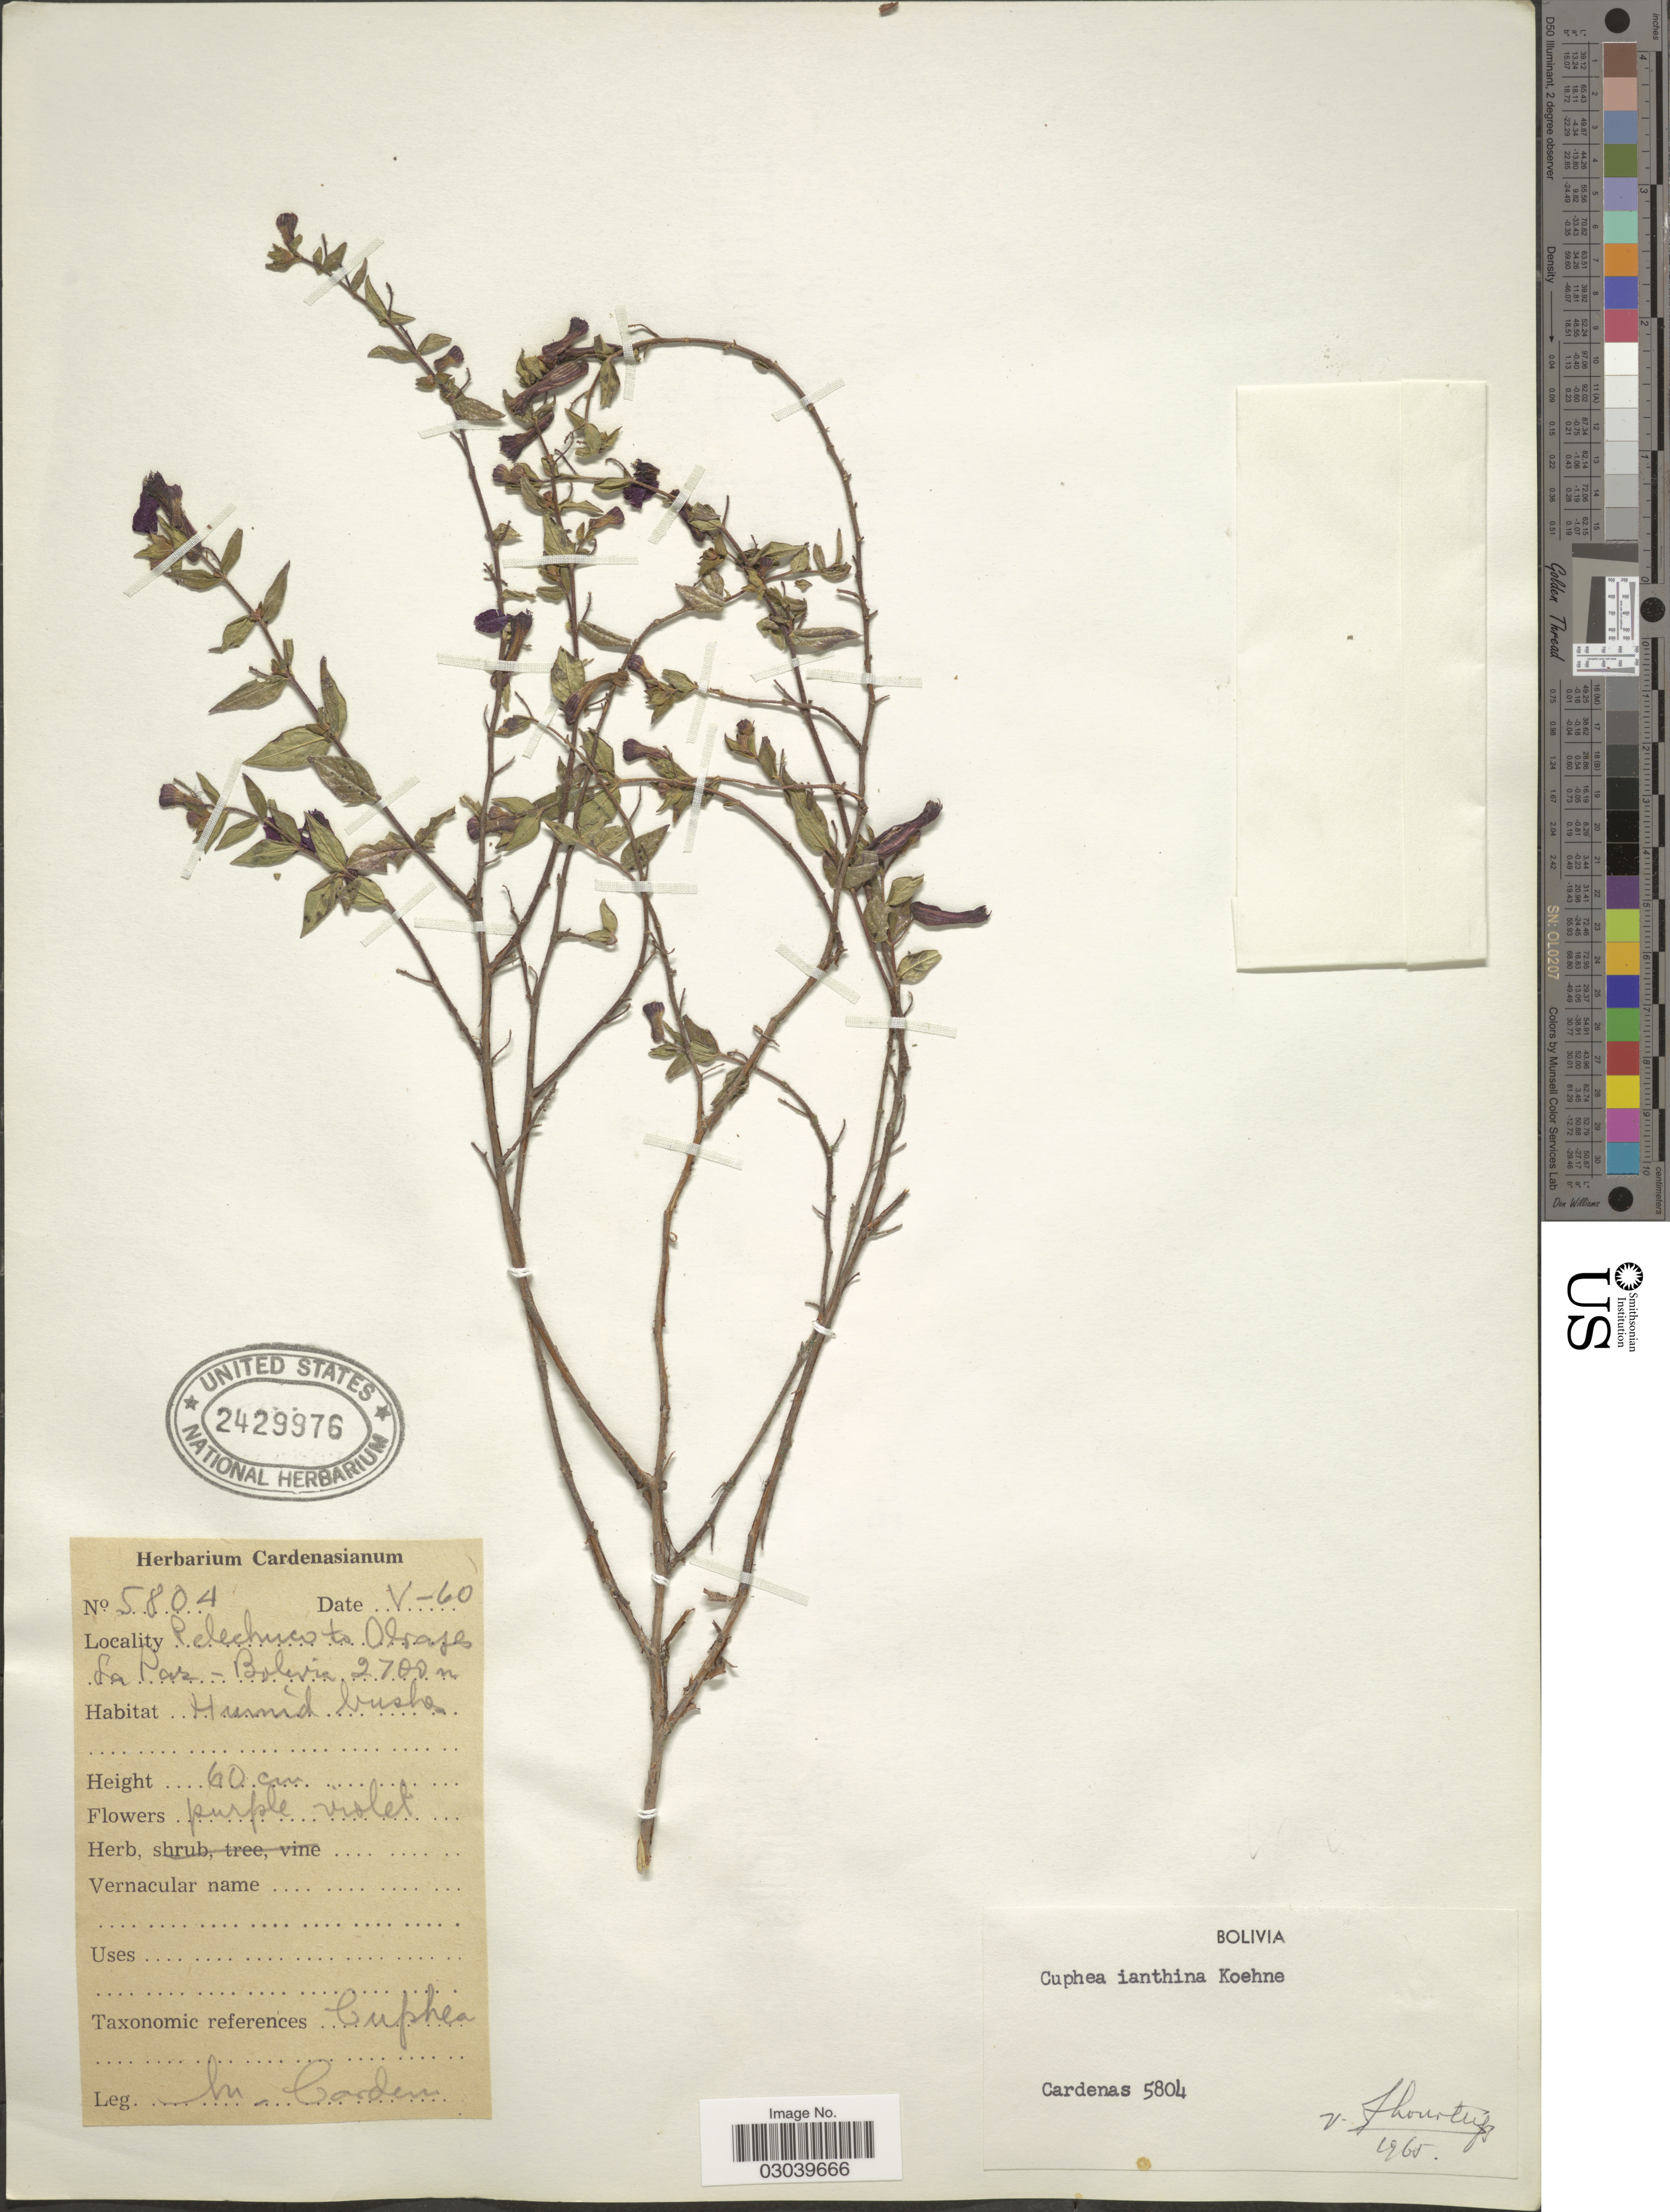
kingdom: Plantae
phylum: Tracheophyta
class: Magnoliopsida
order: Myrtales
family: Lythraceae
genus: Cuphea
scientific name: Cuphea ianthina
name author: Koehne in Mart.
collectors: M. Cárdenas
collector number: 5804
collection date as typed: Transcribed d/m/y: /5/60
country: Bolivia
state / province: La Paz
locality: Pelechucoto Obrajes.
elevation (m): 2700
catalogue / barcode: US 2429976